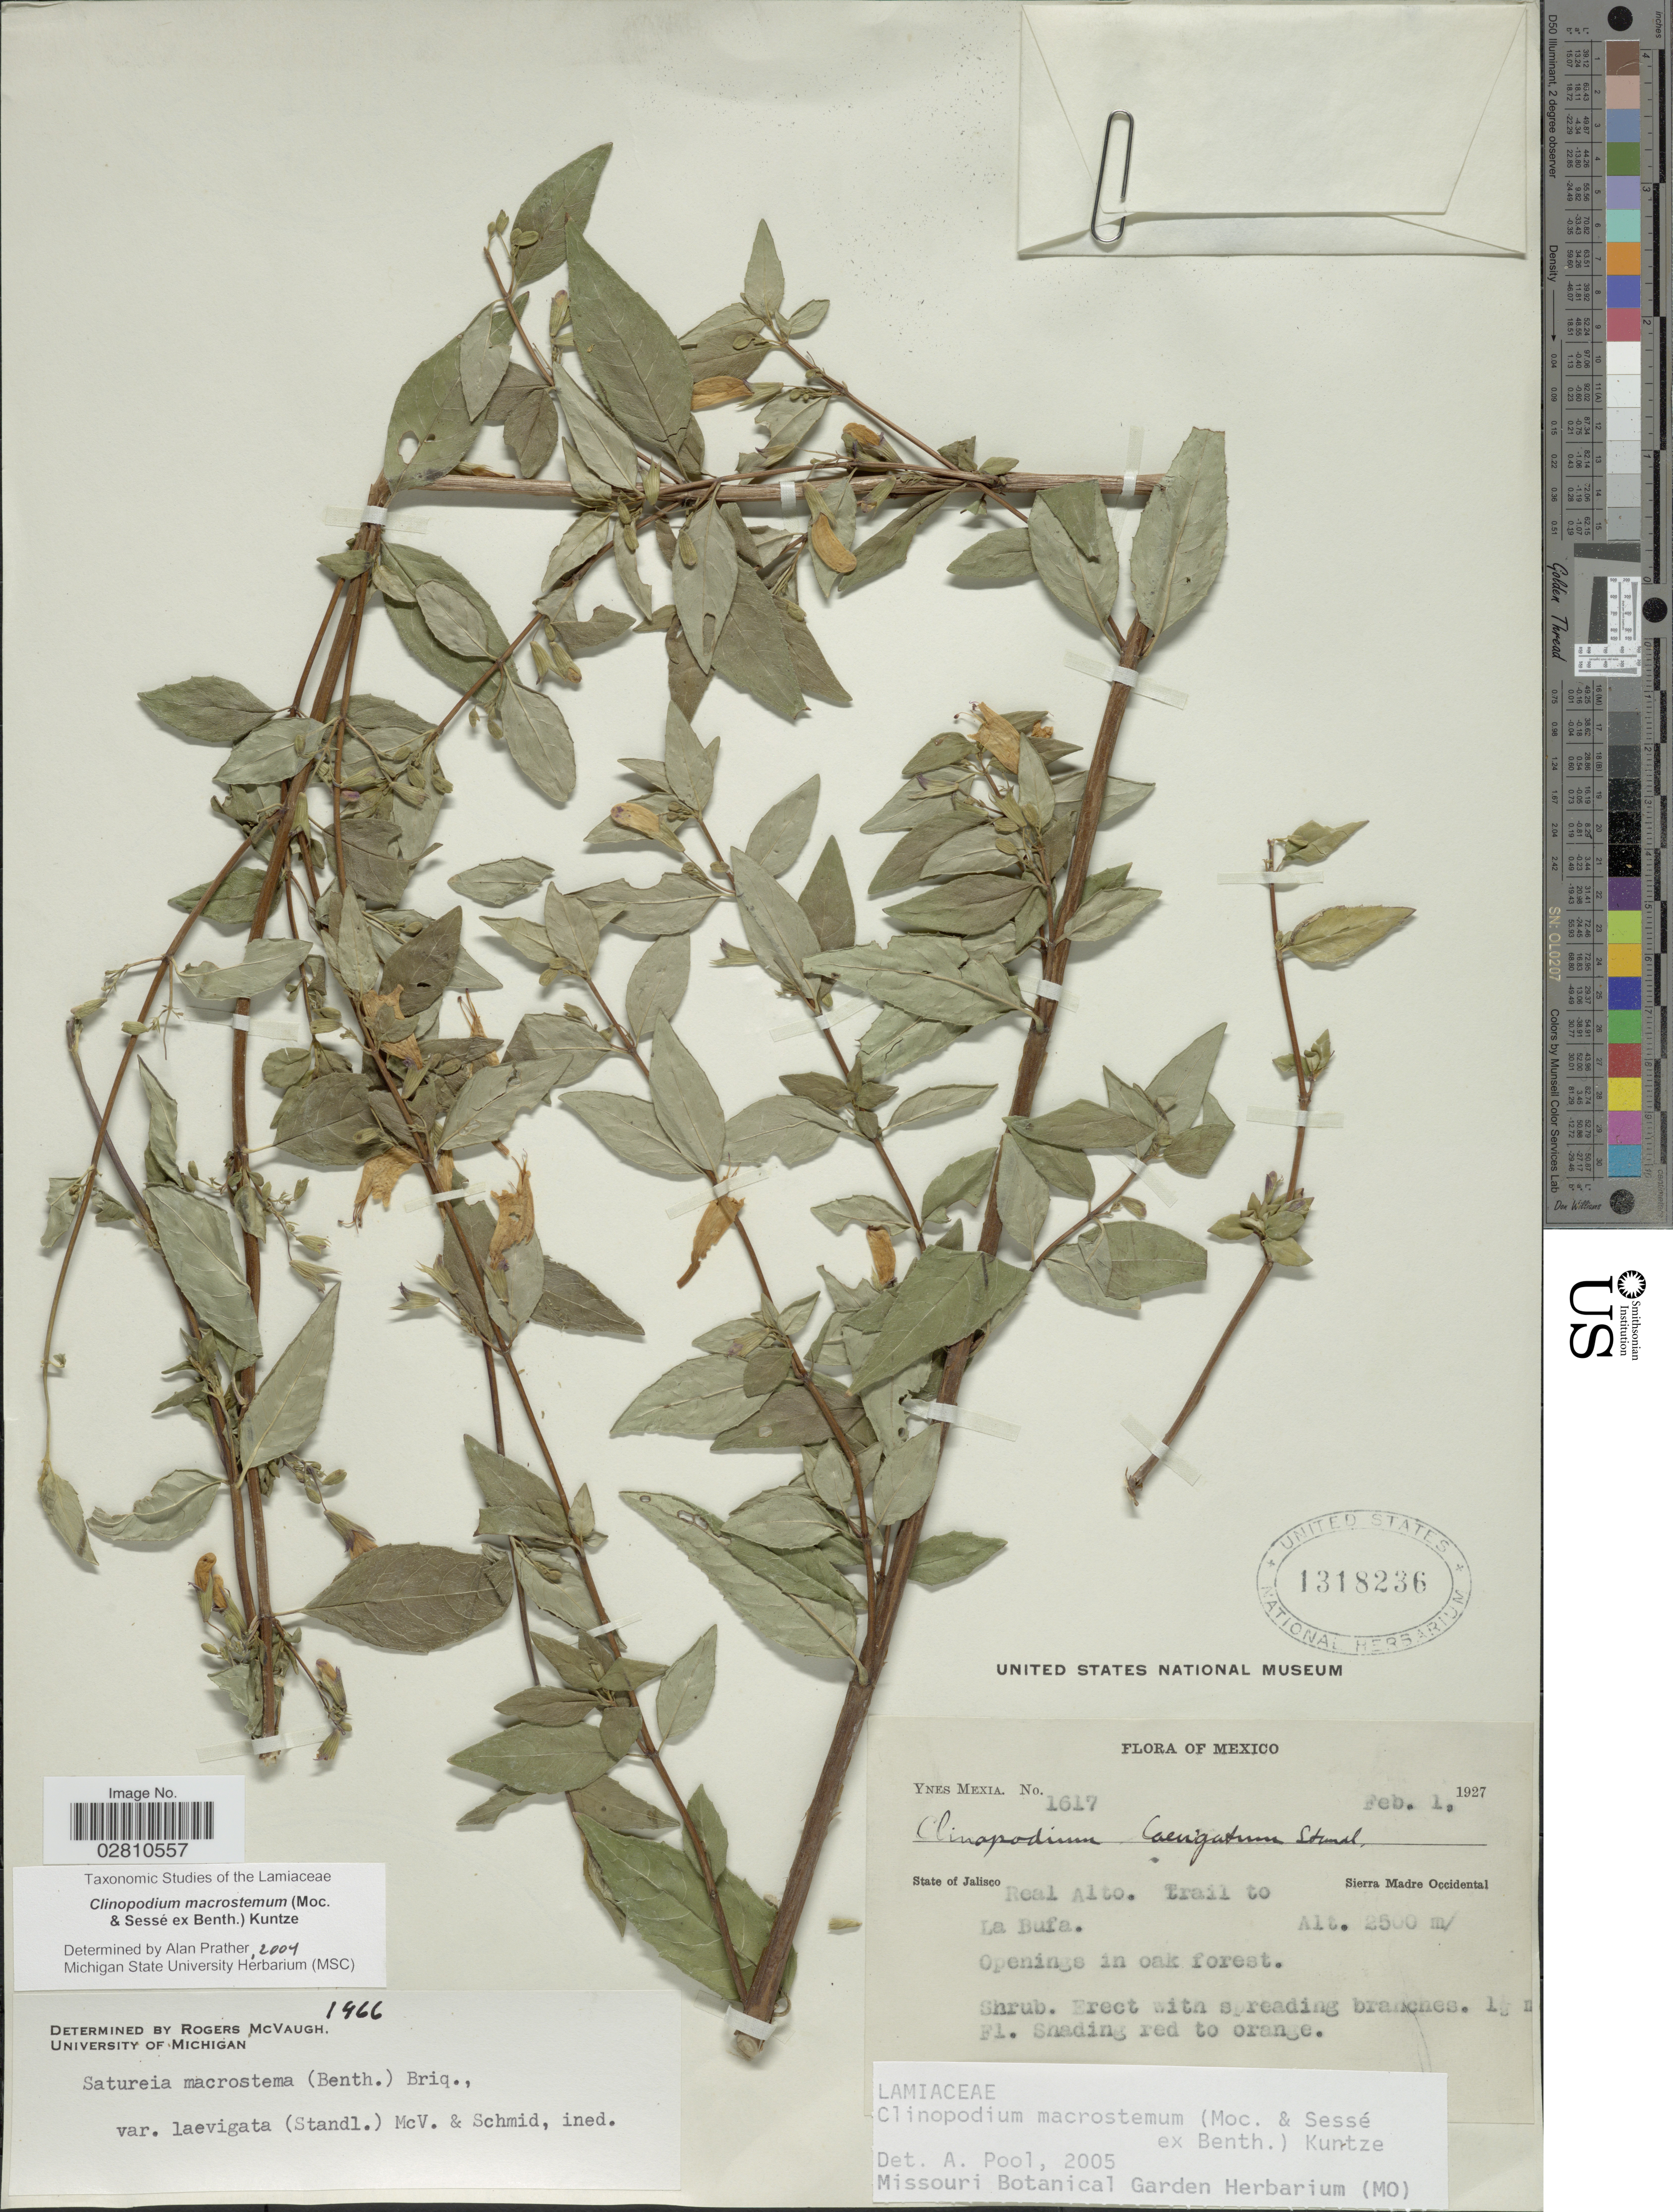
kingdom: Plantae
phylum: Tracheophyta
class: Magnoliopsida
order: Lamiales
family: Lamiaceae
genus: Clinopodium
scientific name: Clinopodium macrostemum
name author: (Moc. & Sessé ex Benth.) Kuntze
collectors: Y. Mexia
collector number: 1617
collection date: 1927-02-01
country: Mexico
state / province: Jalisco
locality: Real Alto, Trail to La Bufa, Sierra Madre Occidental.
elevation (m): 2500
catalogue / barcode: US 1318236